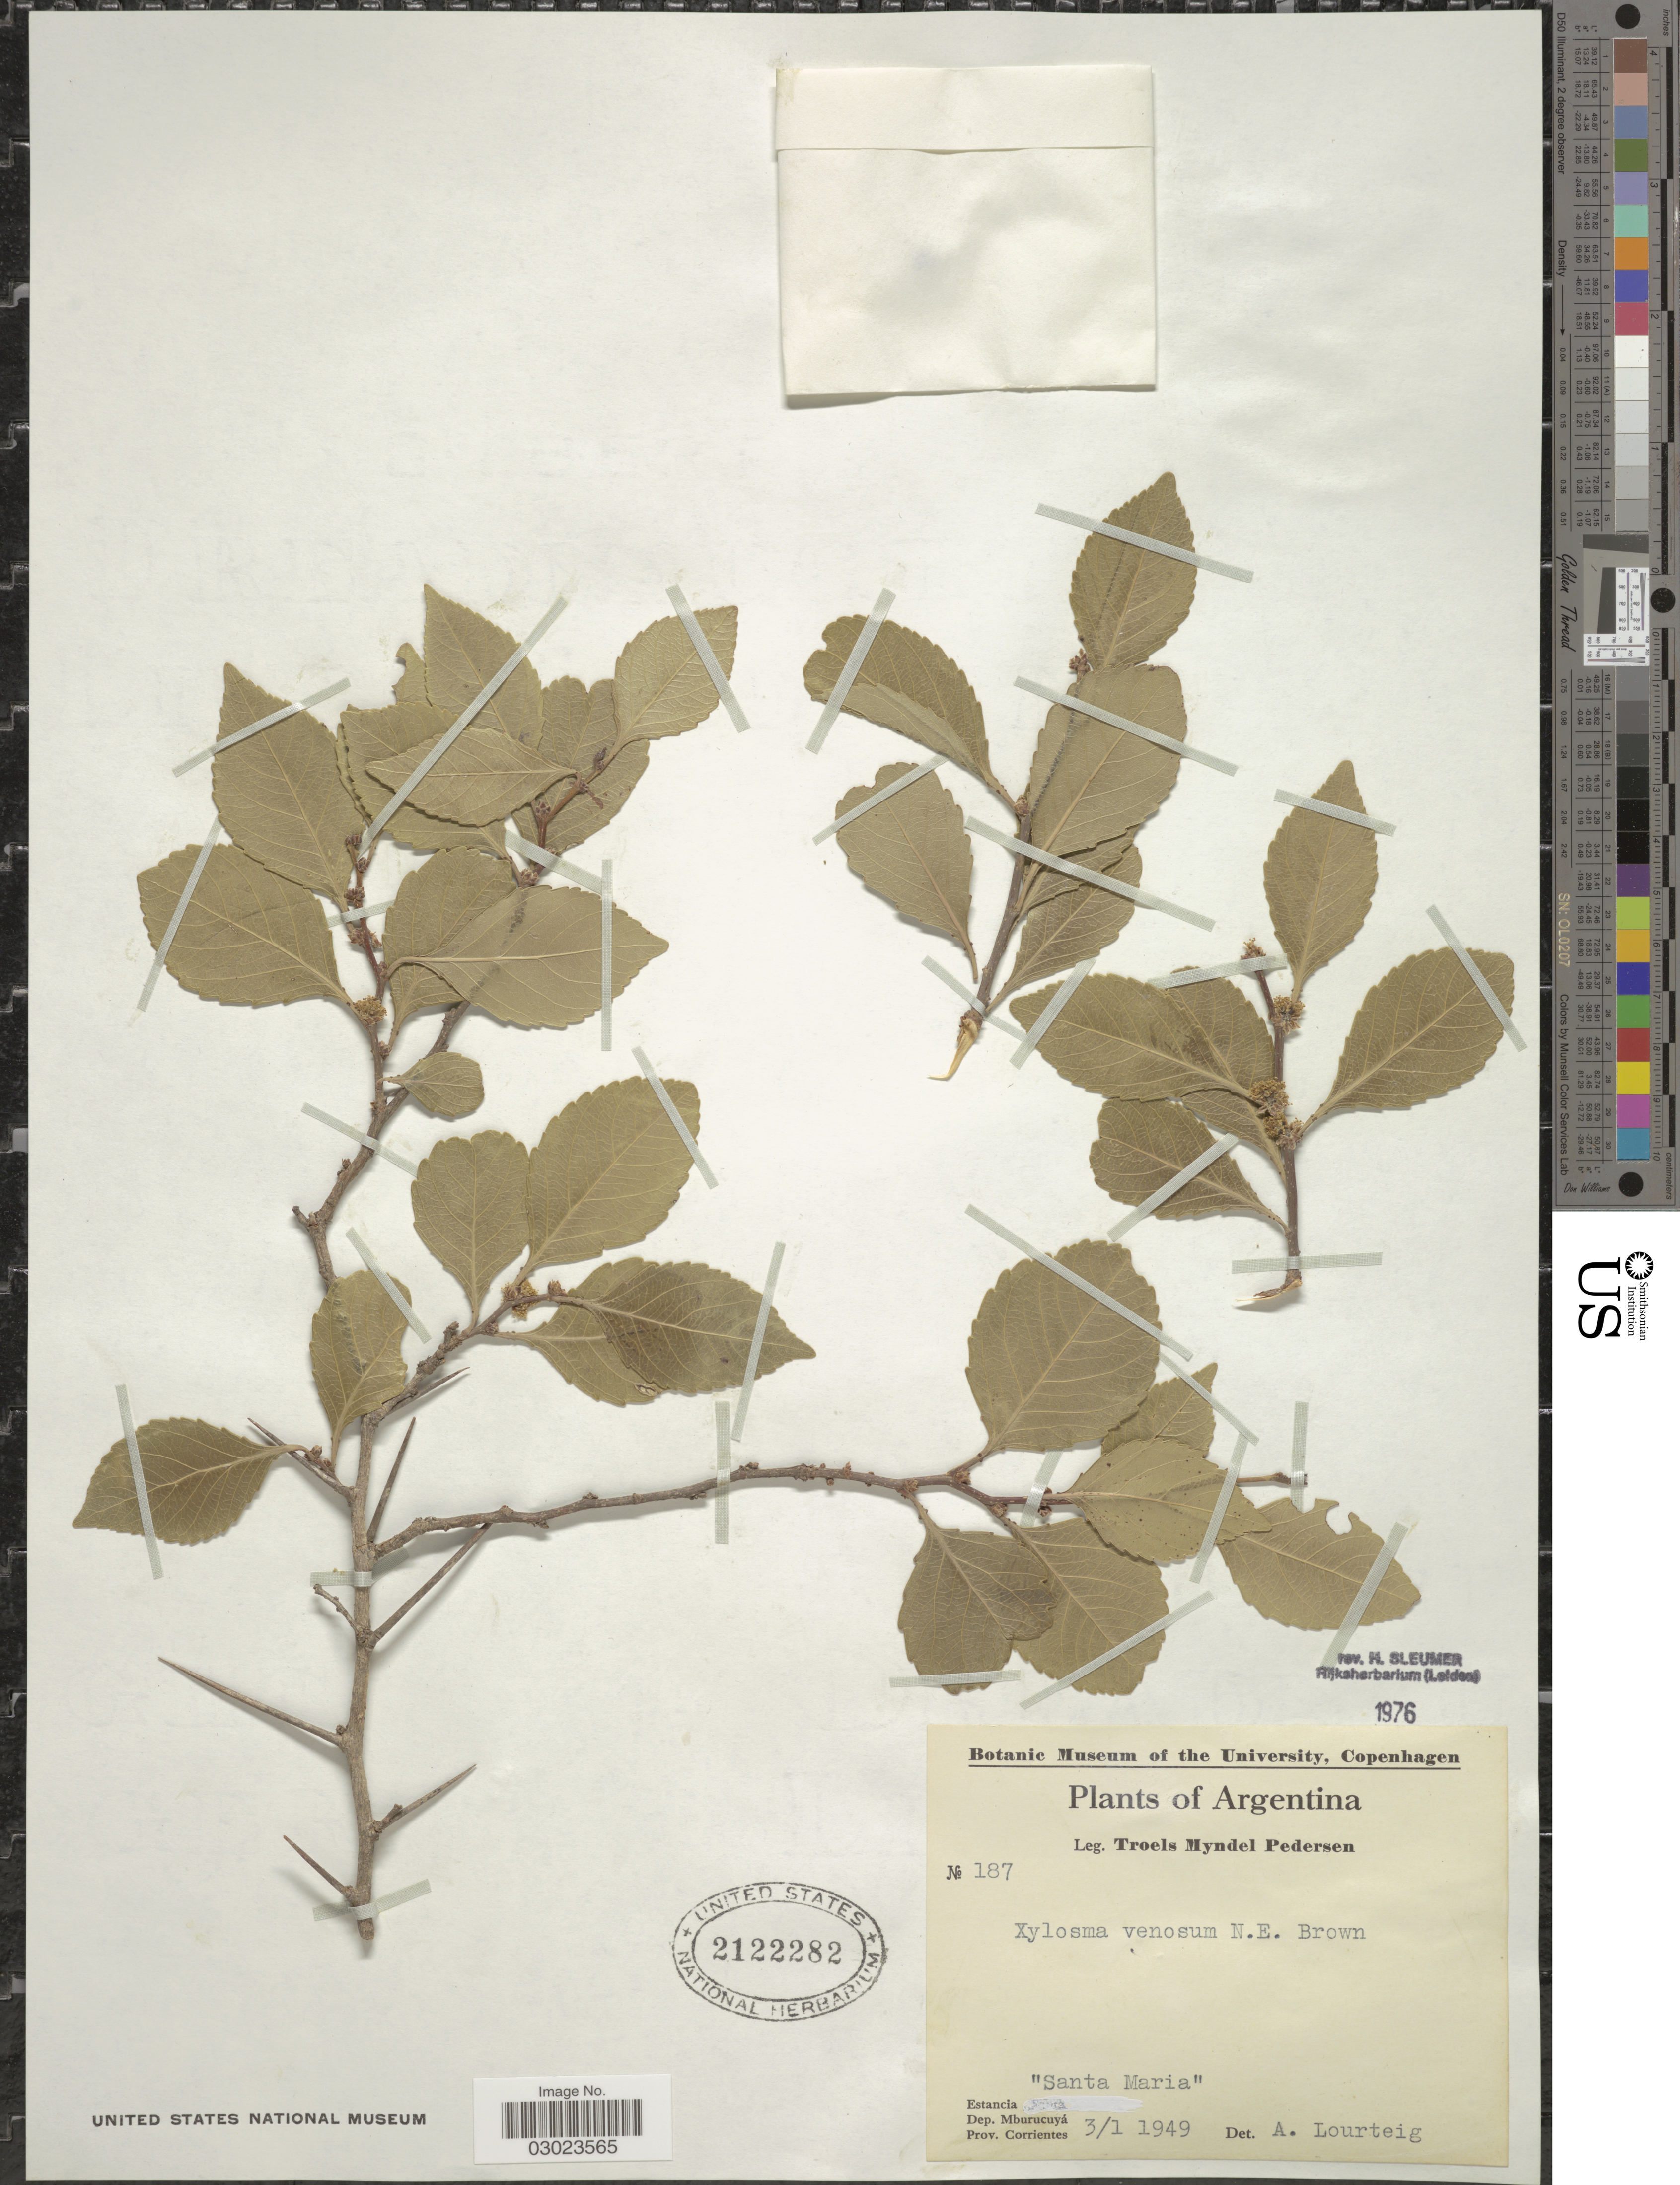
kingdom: Plantae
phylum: Tracheophyta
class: Magnoliopsida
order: Malpighiales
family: Salicaceae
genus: Xylosma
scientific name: Xylosma venosa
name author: N.E. Br.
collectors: T. Pederson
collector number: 187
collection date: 1949-01-03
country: Argentina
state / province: Corrientes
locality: Estancia "Santa Maria", Dep. Mburucuyá, Prov. Corrientes.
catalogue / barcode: US 2122282